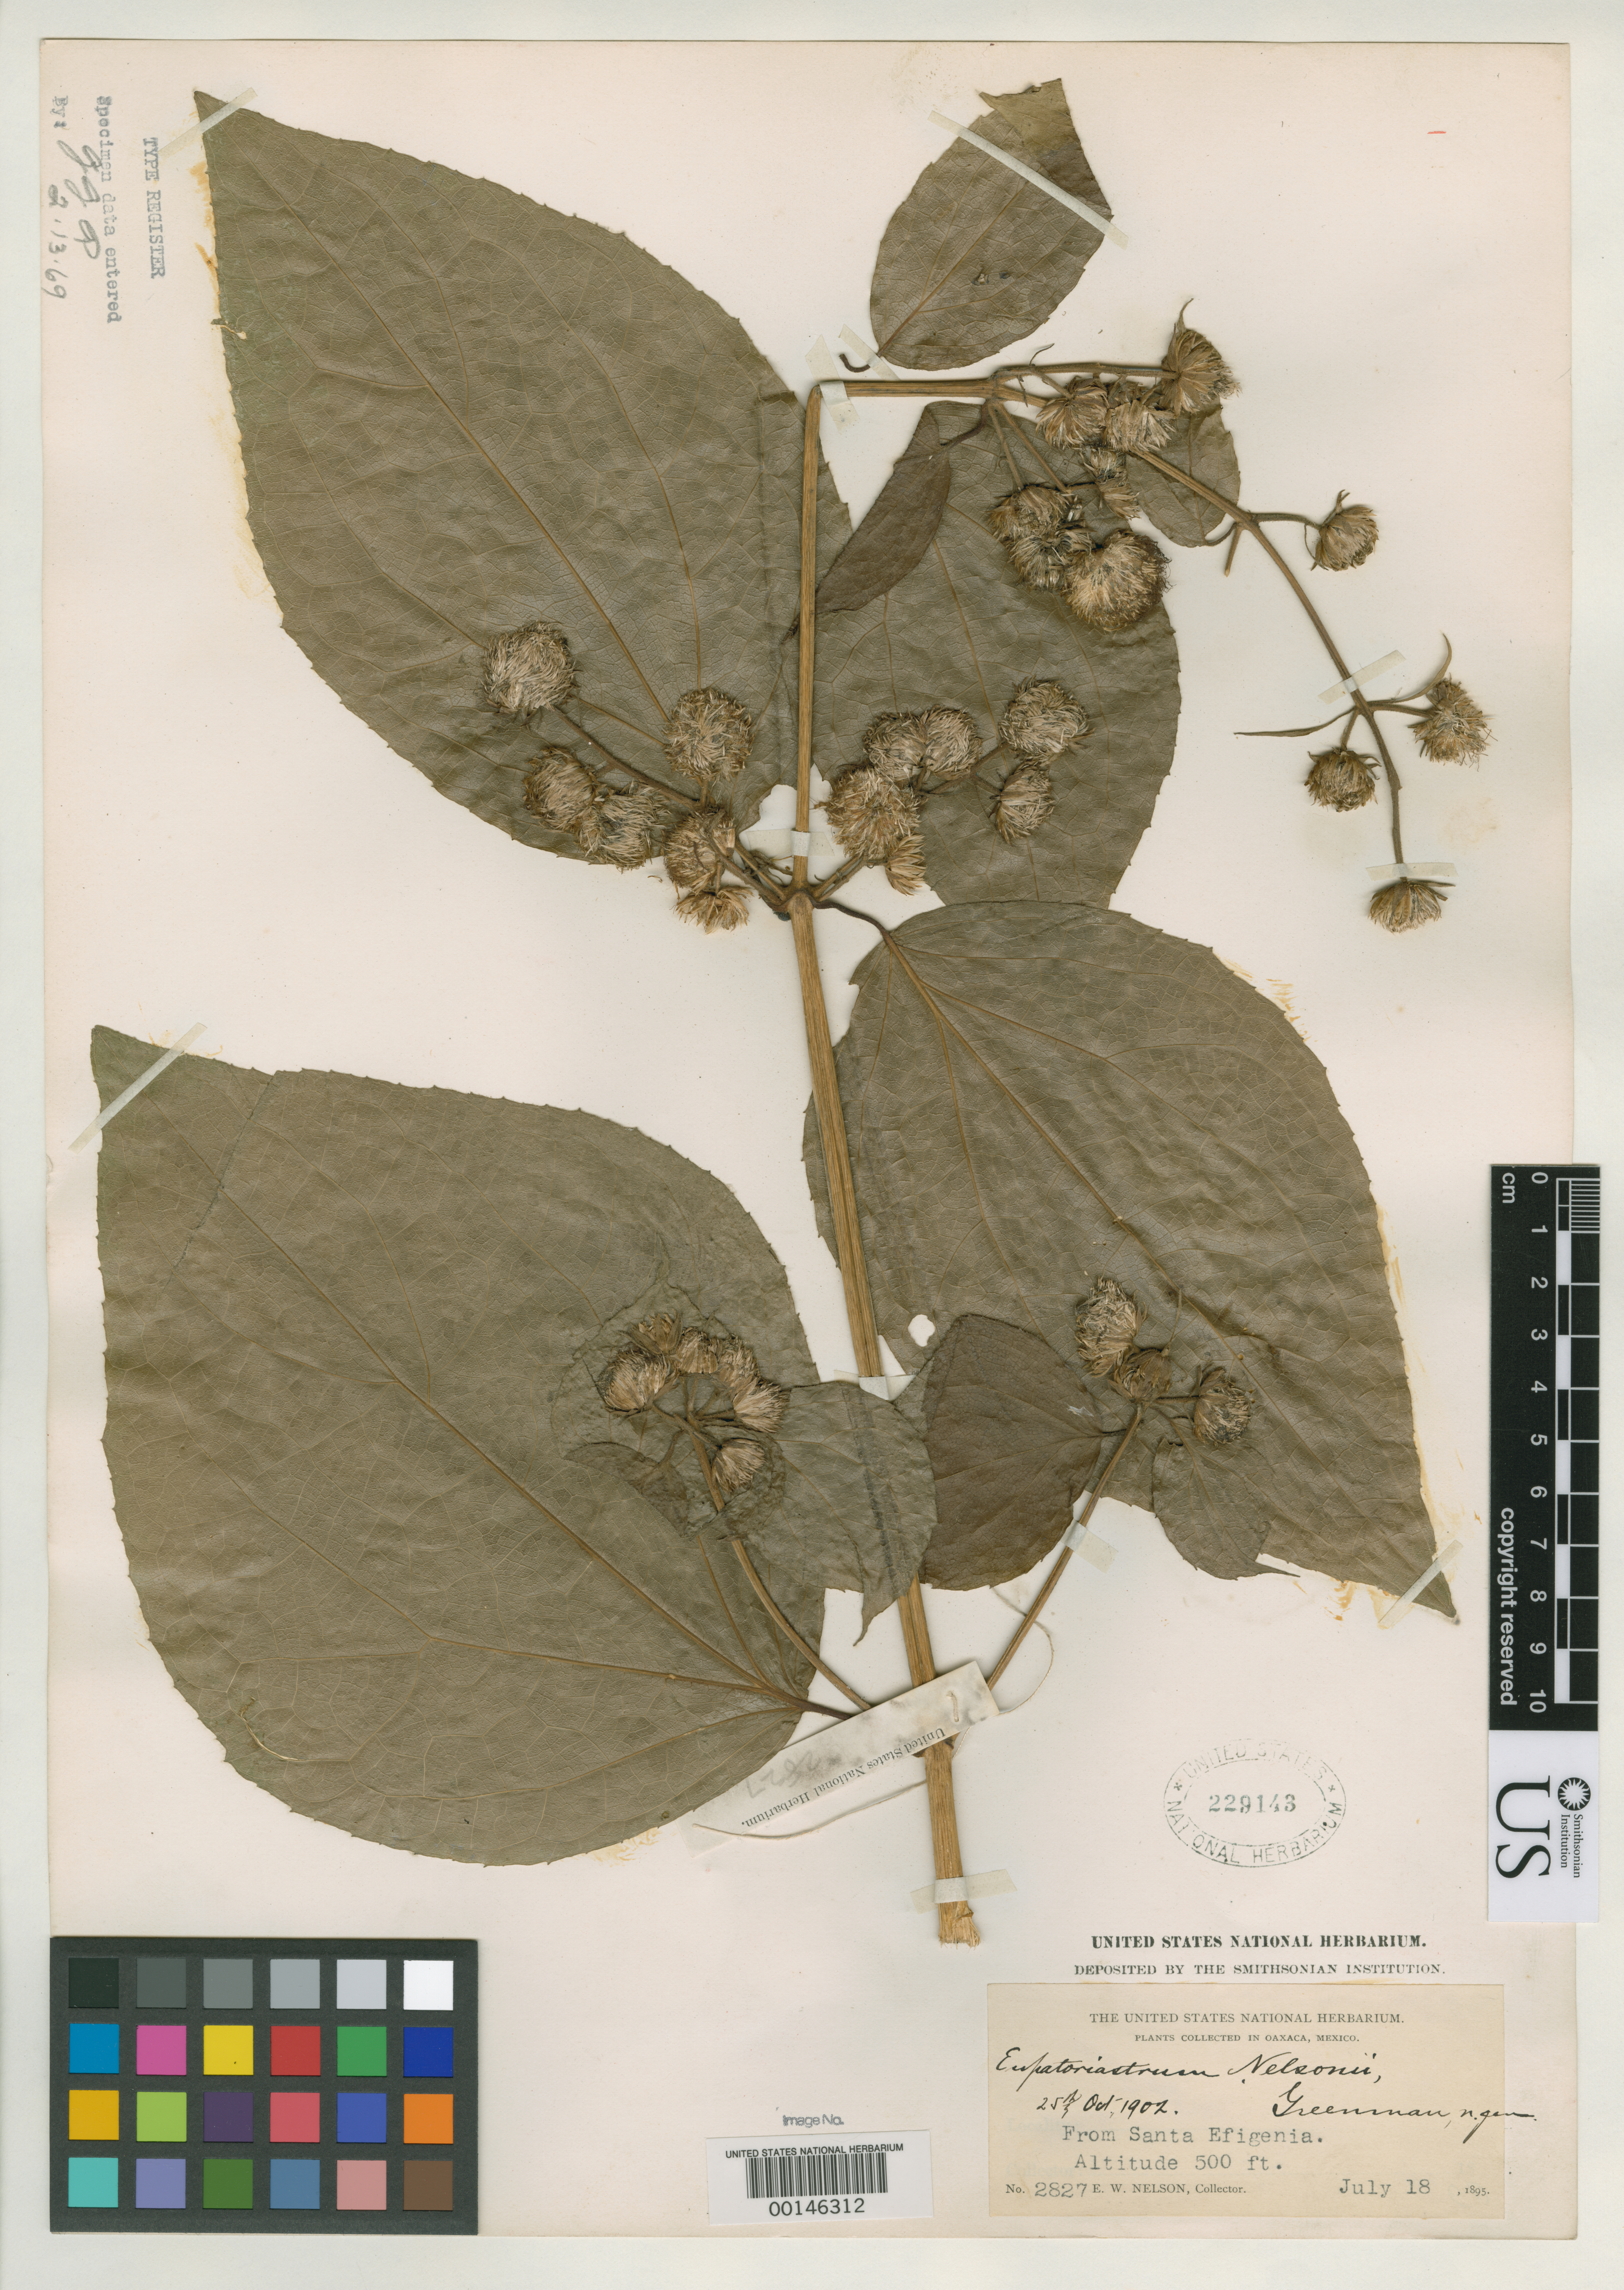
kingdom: Plantae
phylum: Tracheophyta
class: Magnoliopsida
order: Asterales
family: Asteraceae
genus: Eupatoriastrum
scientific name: Eupatoriastrum nelsonii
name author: Greenm.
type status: Type Collection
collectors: E. W. Nelson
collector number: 2827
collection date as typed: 18 Jul 1895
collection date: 1895-07-18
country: Mexico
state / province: Oaxaca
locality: Santa Efigenia.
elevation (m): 150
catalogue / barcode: US 229143